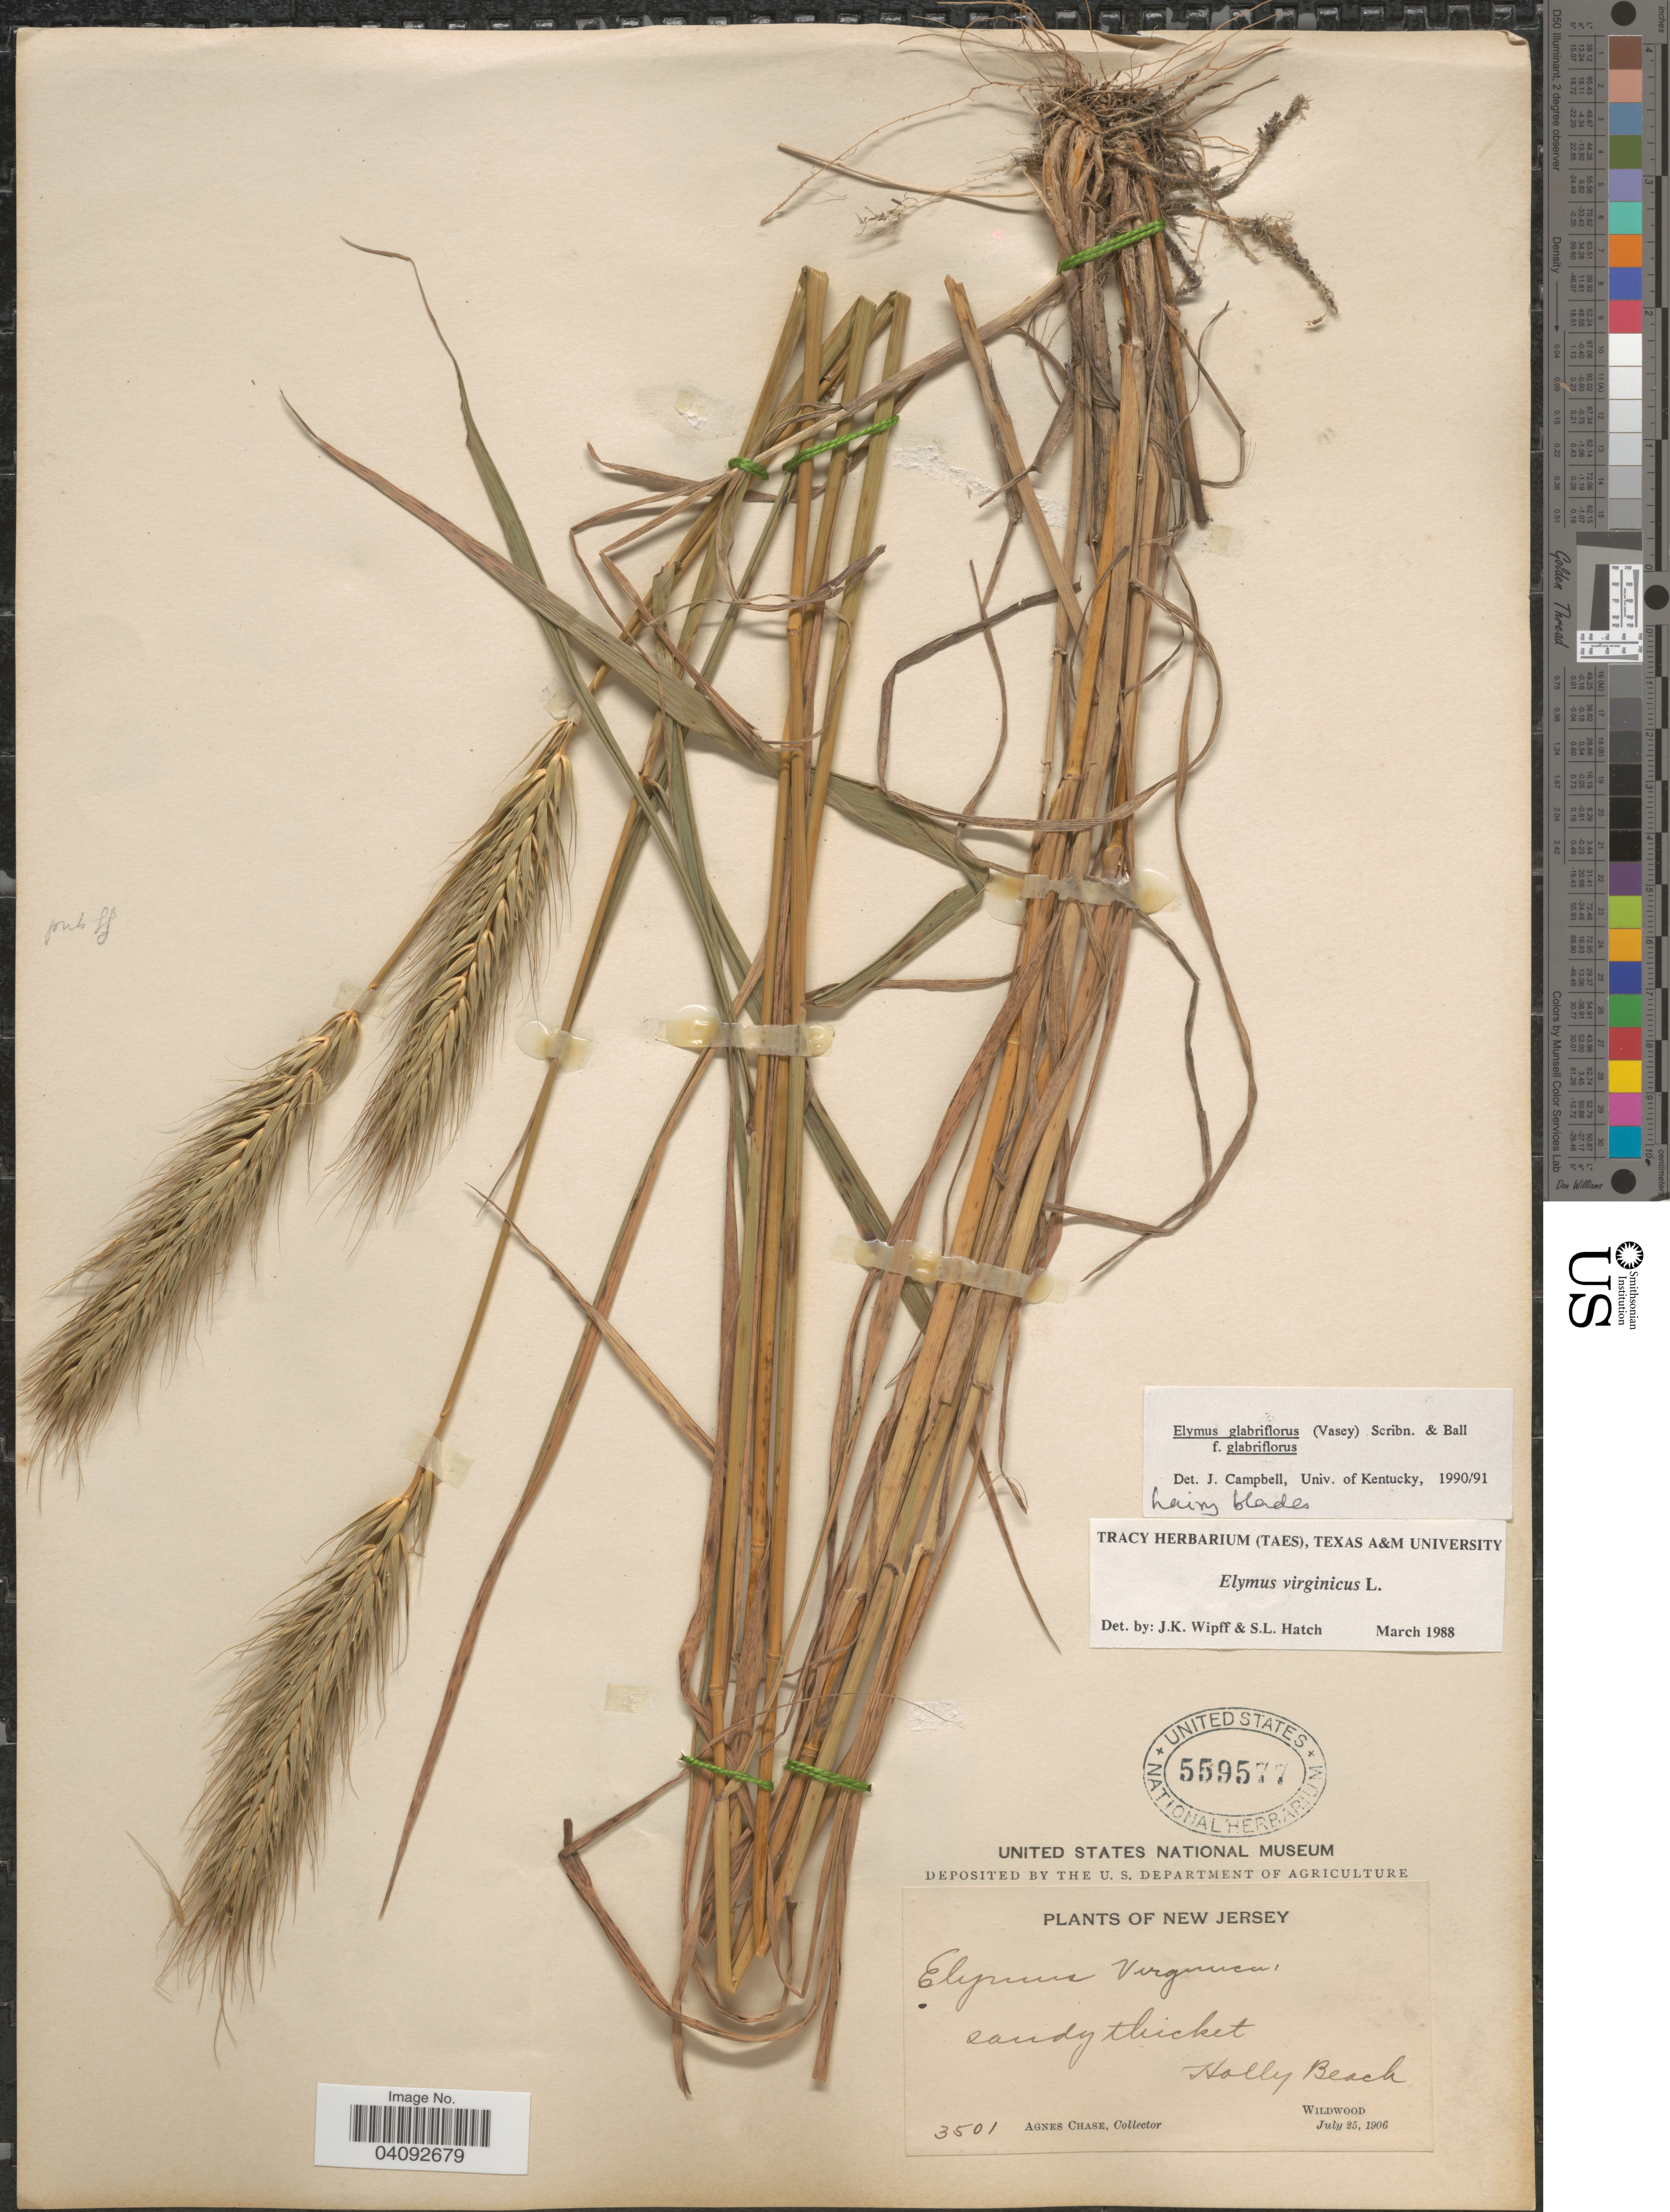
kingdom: Plantae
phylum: Tracheophyta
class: Liliopsida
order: Poales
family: Poaceae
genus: Elymus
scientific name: Elymus glabriflorus var. glabriflorus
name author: (Vasey ex L.H. Dewey) Scribn. & C.R. Ball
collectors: A. Chase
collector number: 3501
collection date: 1906-07-25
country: United States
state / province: New Jersey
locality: Sandy thicket. Holly Beach. Wildwood.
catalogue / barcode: US 559577